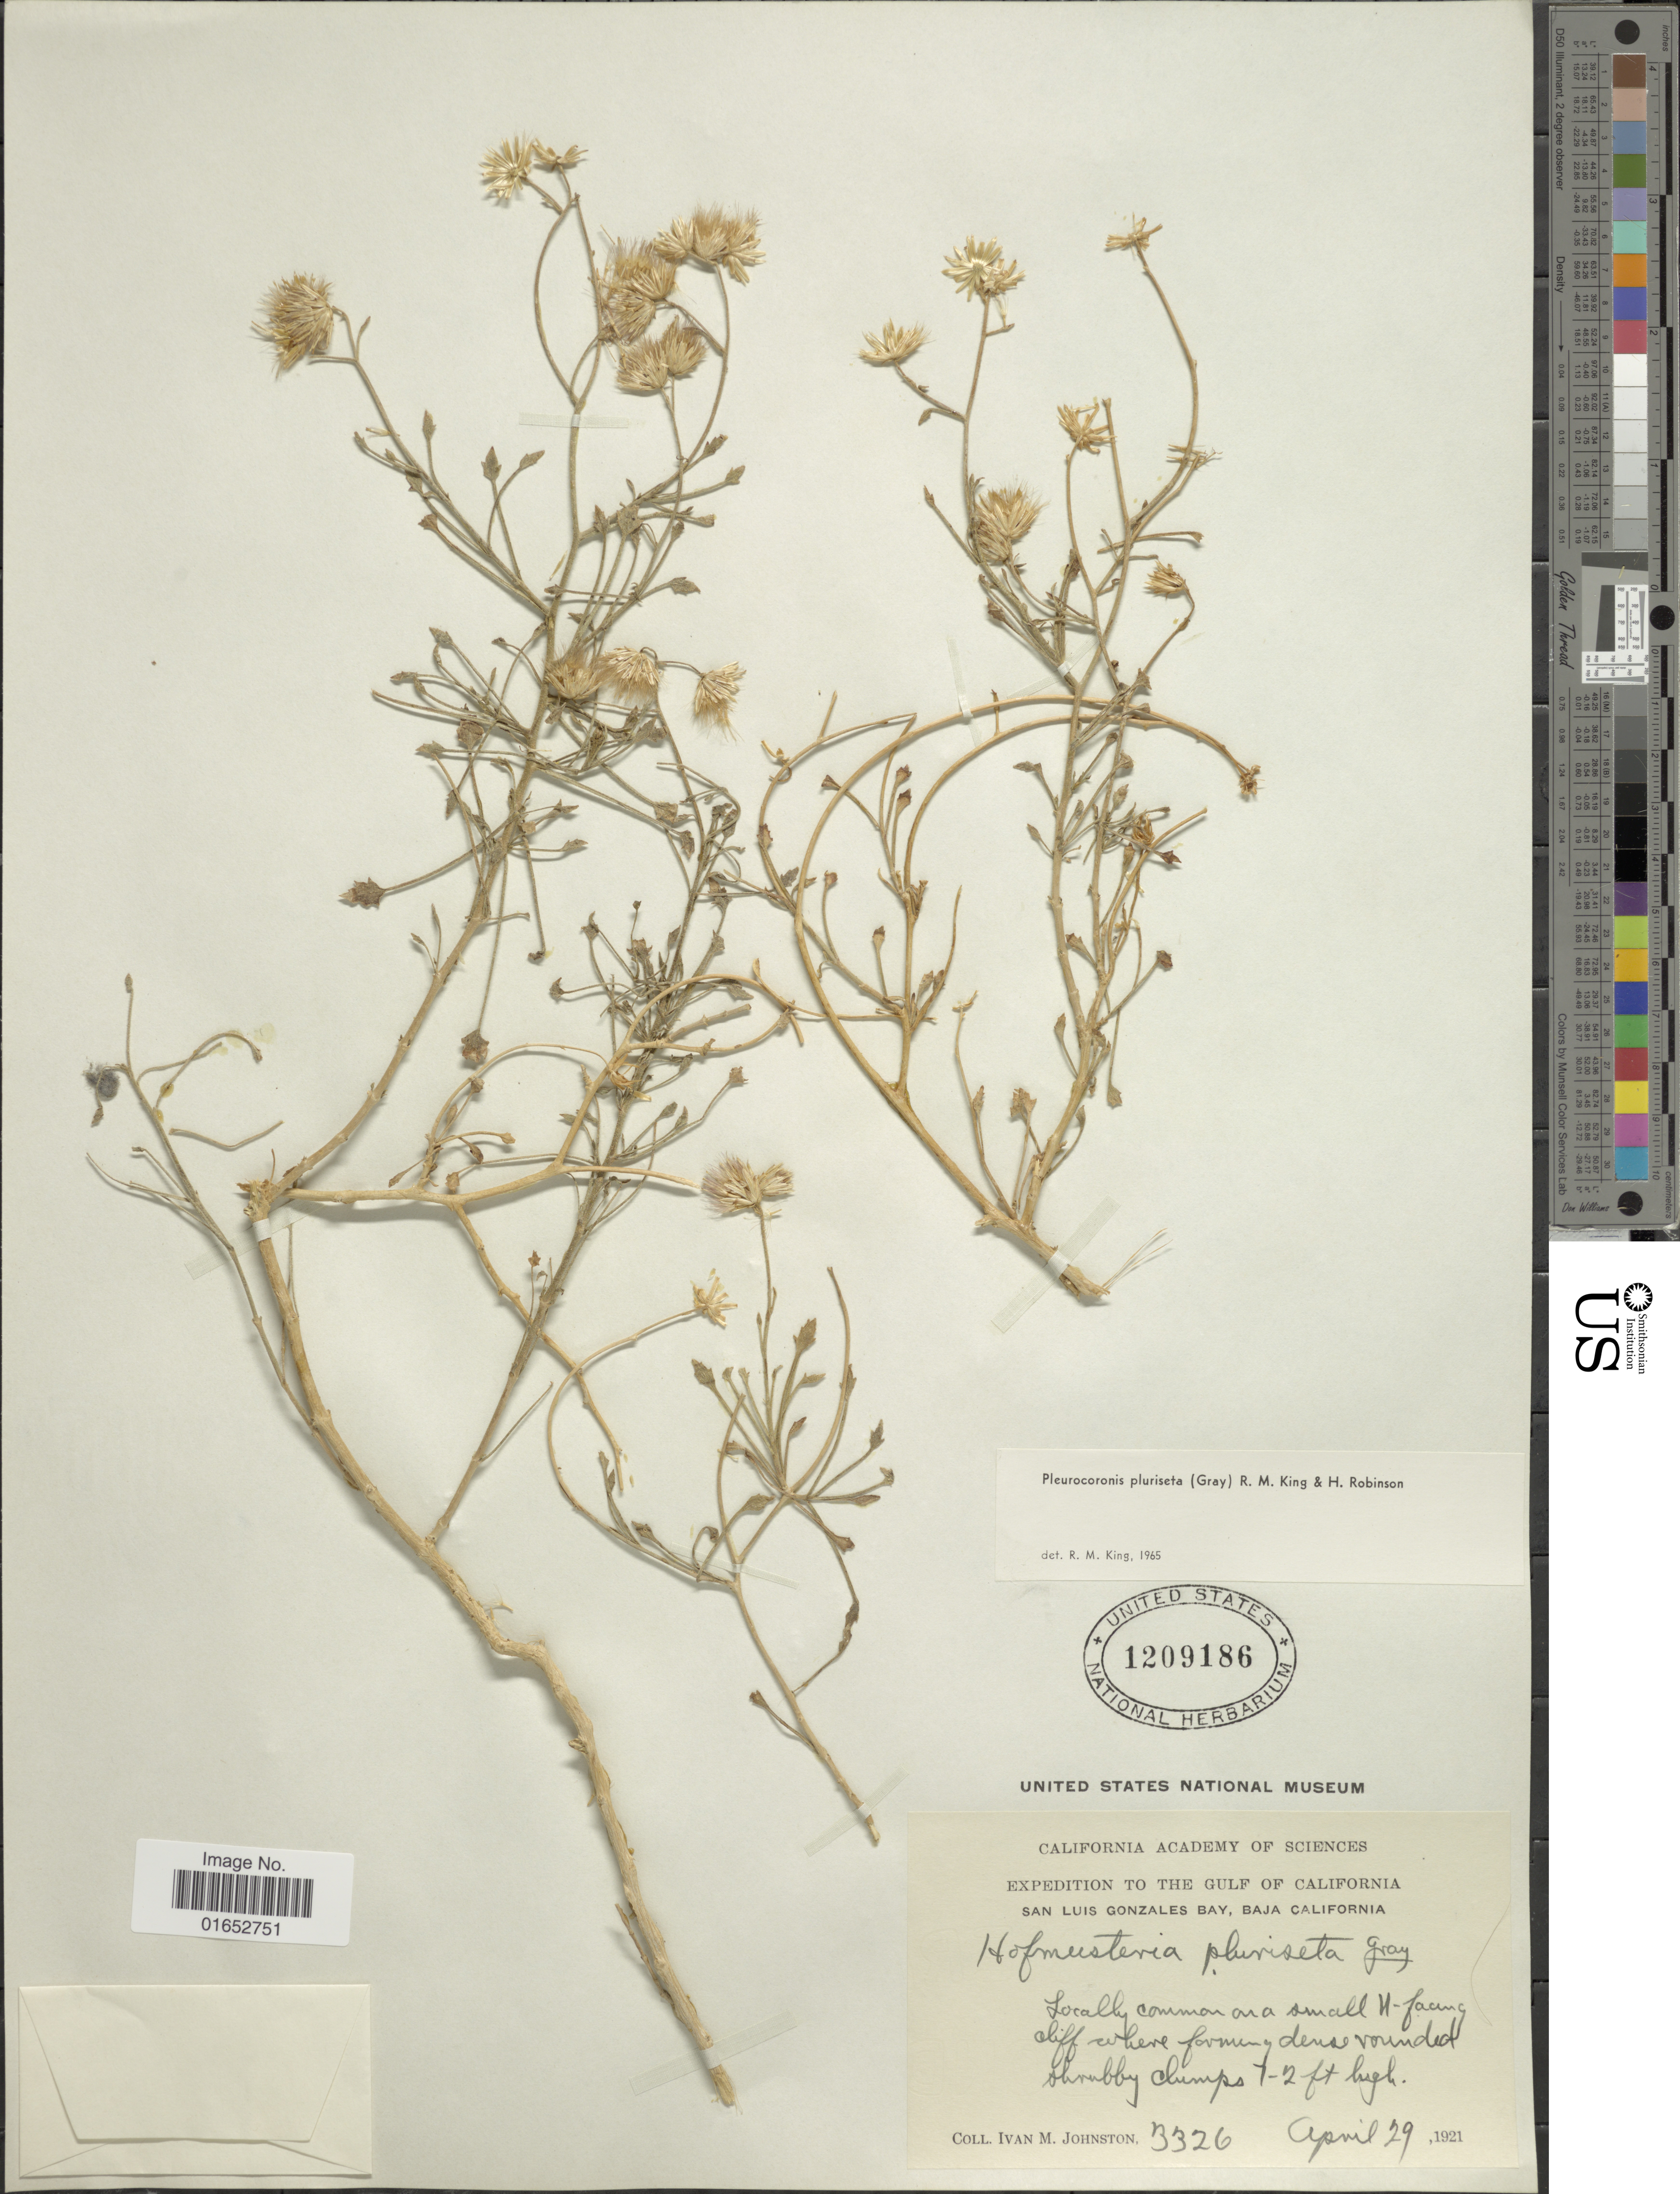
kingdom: Plantae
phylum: Tracheophyta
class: Magnoliopsida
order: Asterales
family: Asteraceae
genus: Pleurocoronis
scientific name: Pleurocoronis pluriseta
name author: (A. Gray) R.M. King & H. Rob.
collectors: I.M. Johnston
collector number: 3326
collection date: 1921-04-29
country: Mexico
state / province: Baja California Norte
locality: Gulf of California, San Luis Gonzales Bay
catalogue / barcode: US 1209186